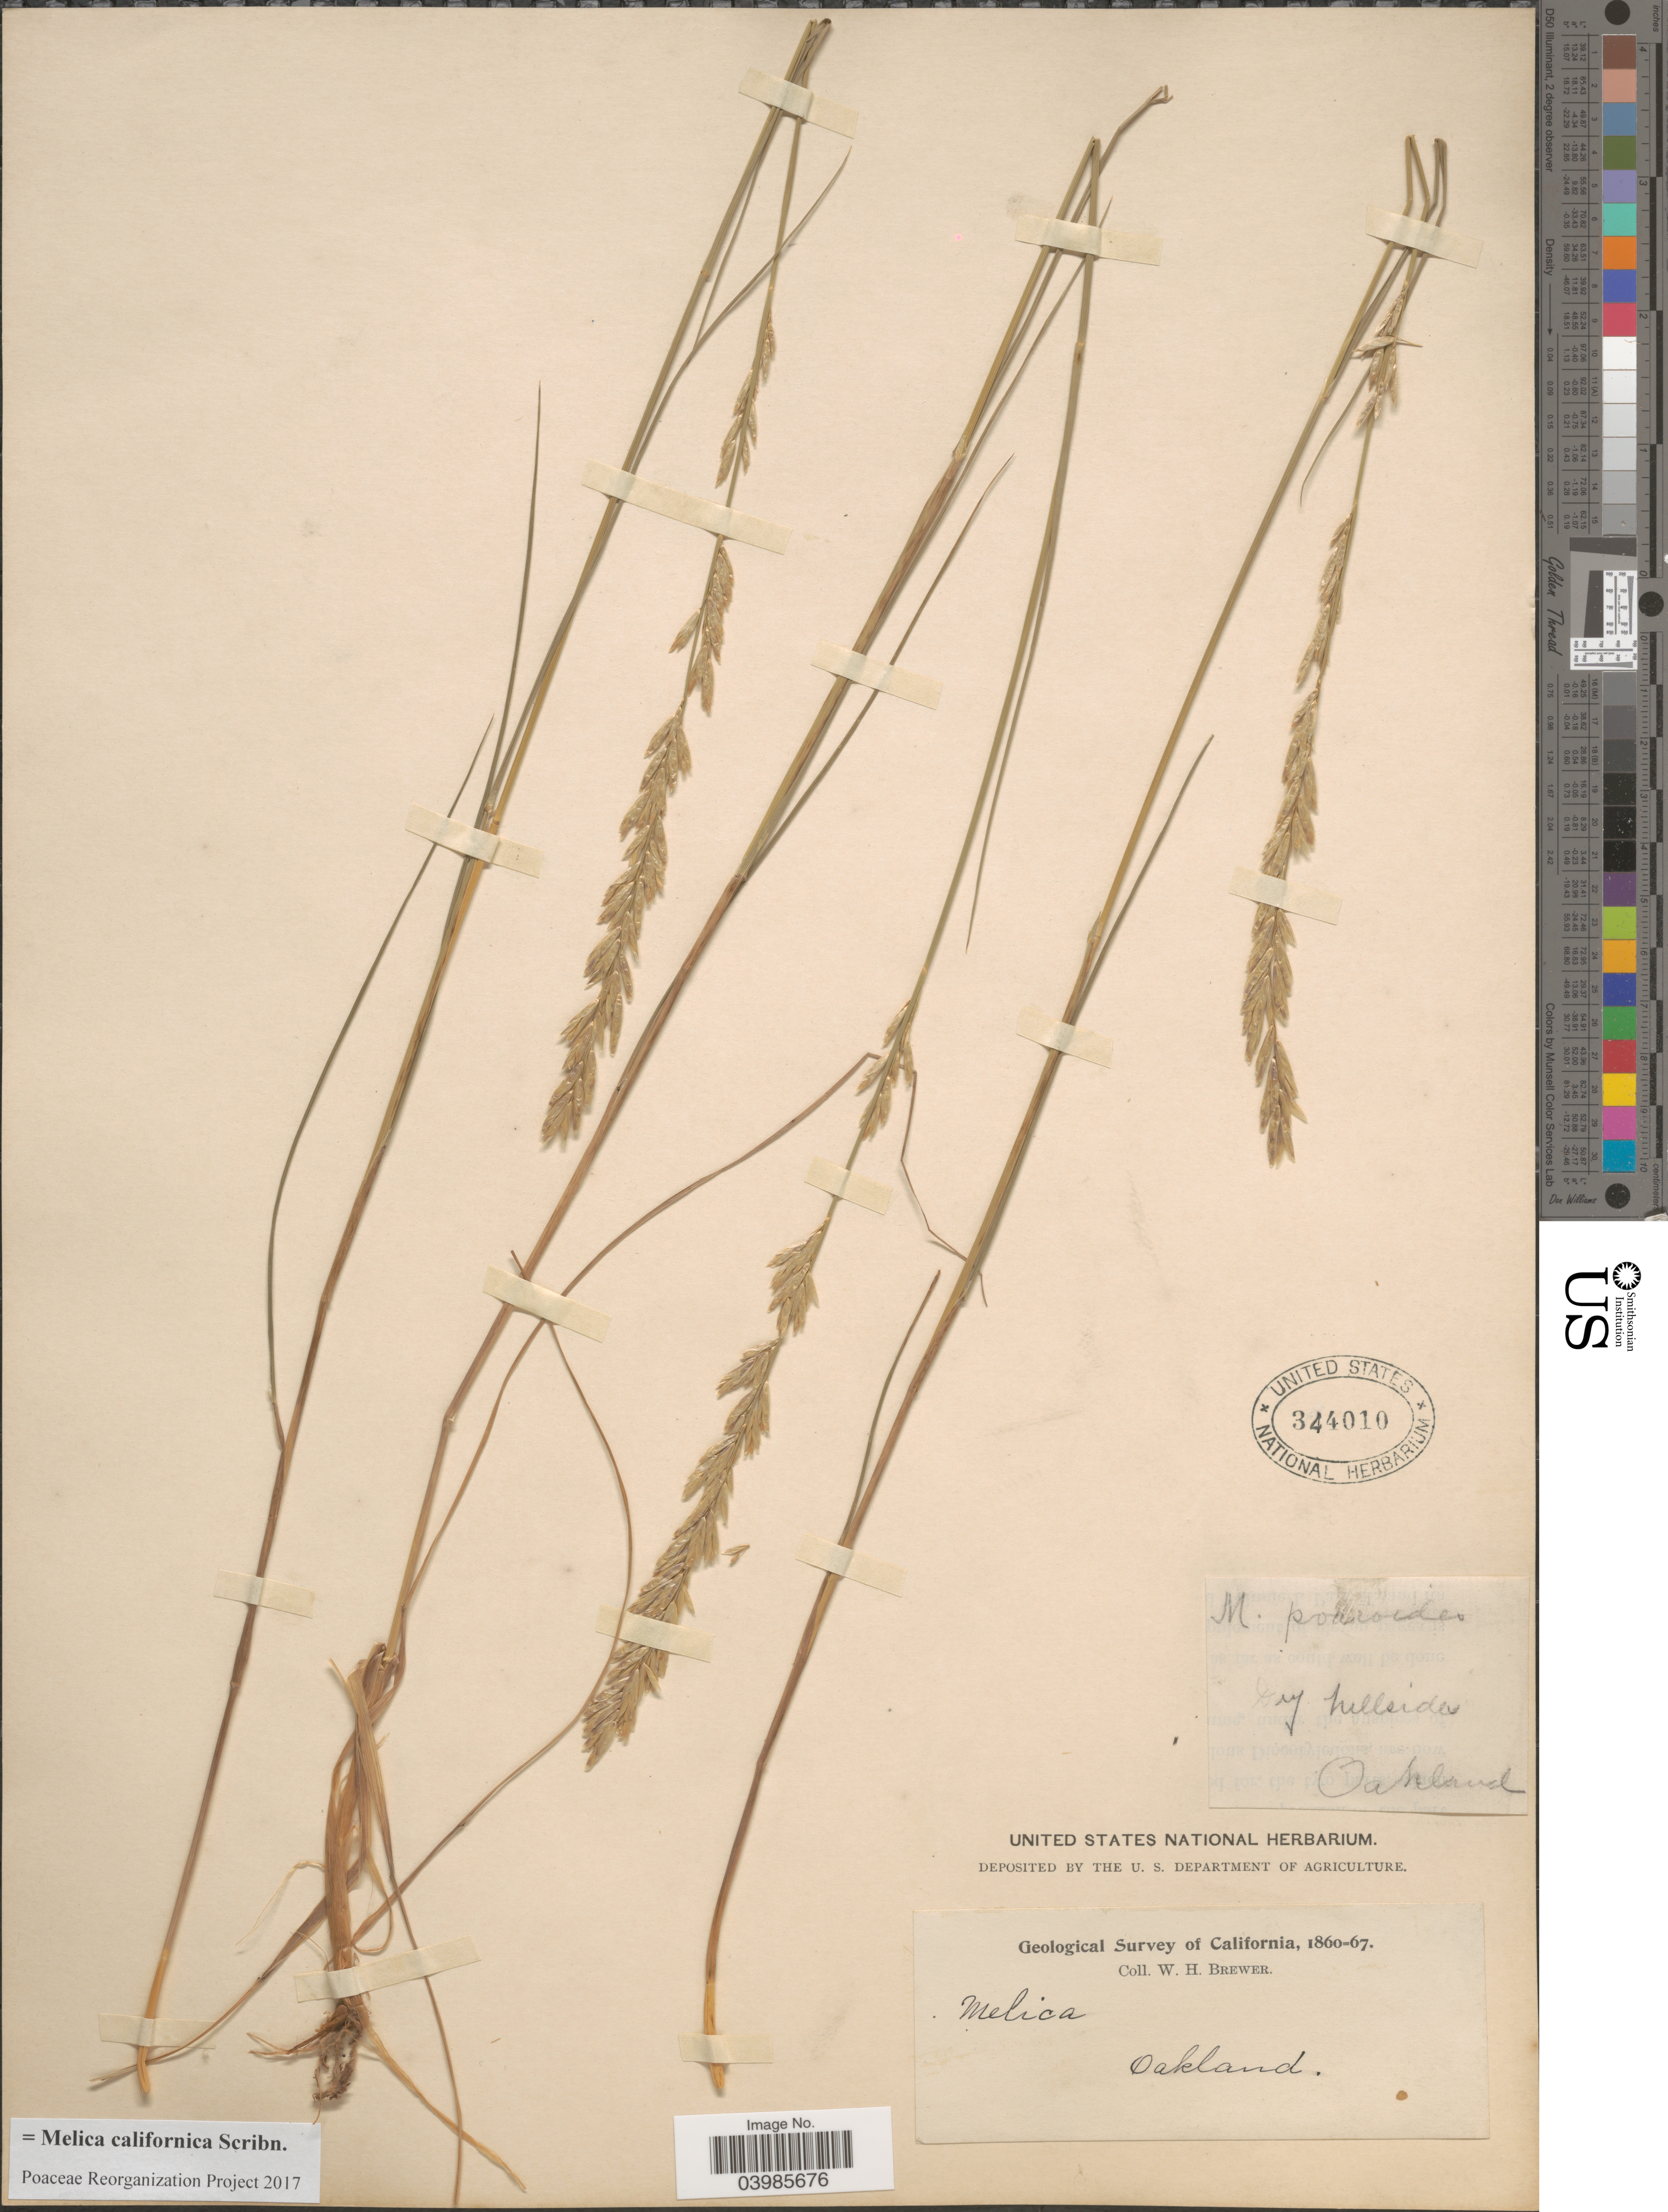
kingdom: Plantae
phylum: Tracheophyta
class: Liliopsida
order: Poales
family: Poaceae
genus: Melica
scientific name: Melica californica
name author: Scribn.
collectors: W. H. Brewer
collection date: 1860/1867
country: United States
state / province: California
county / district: Alameda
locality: Oakland.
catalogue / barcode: US 344010